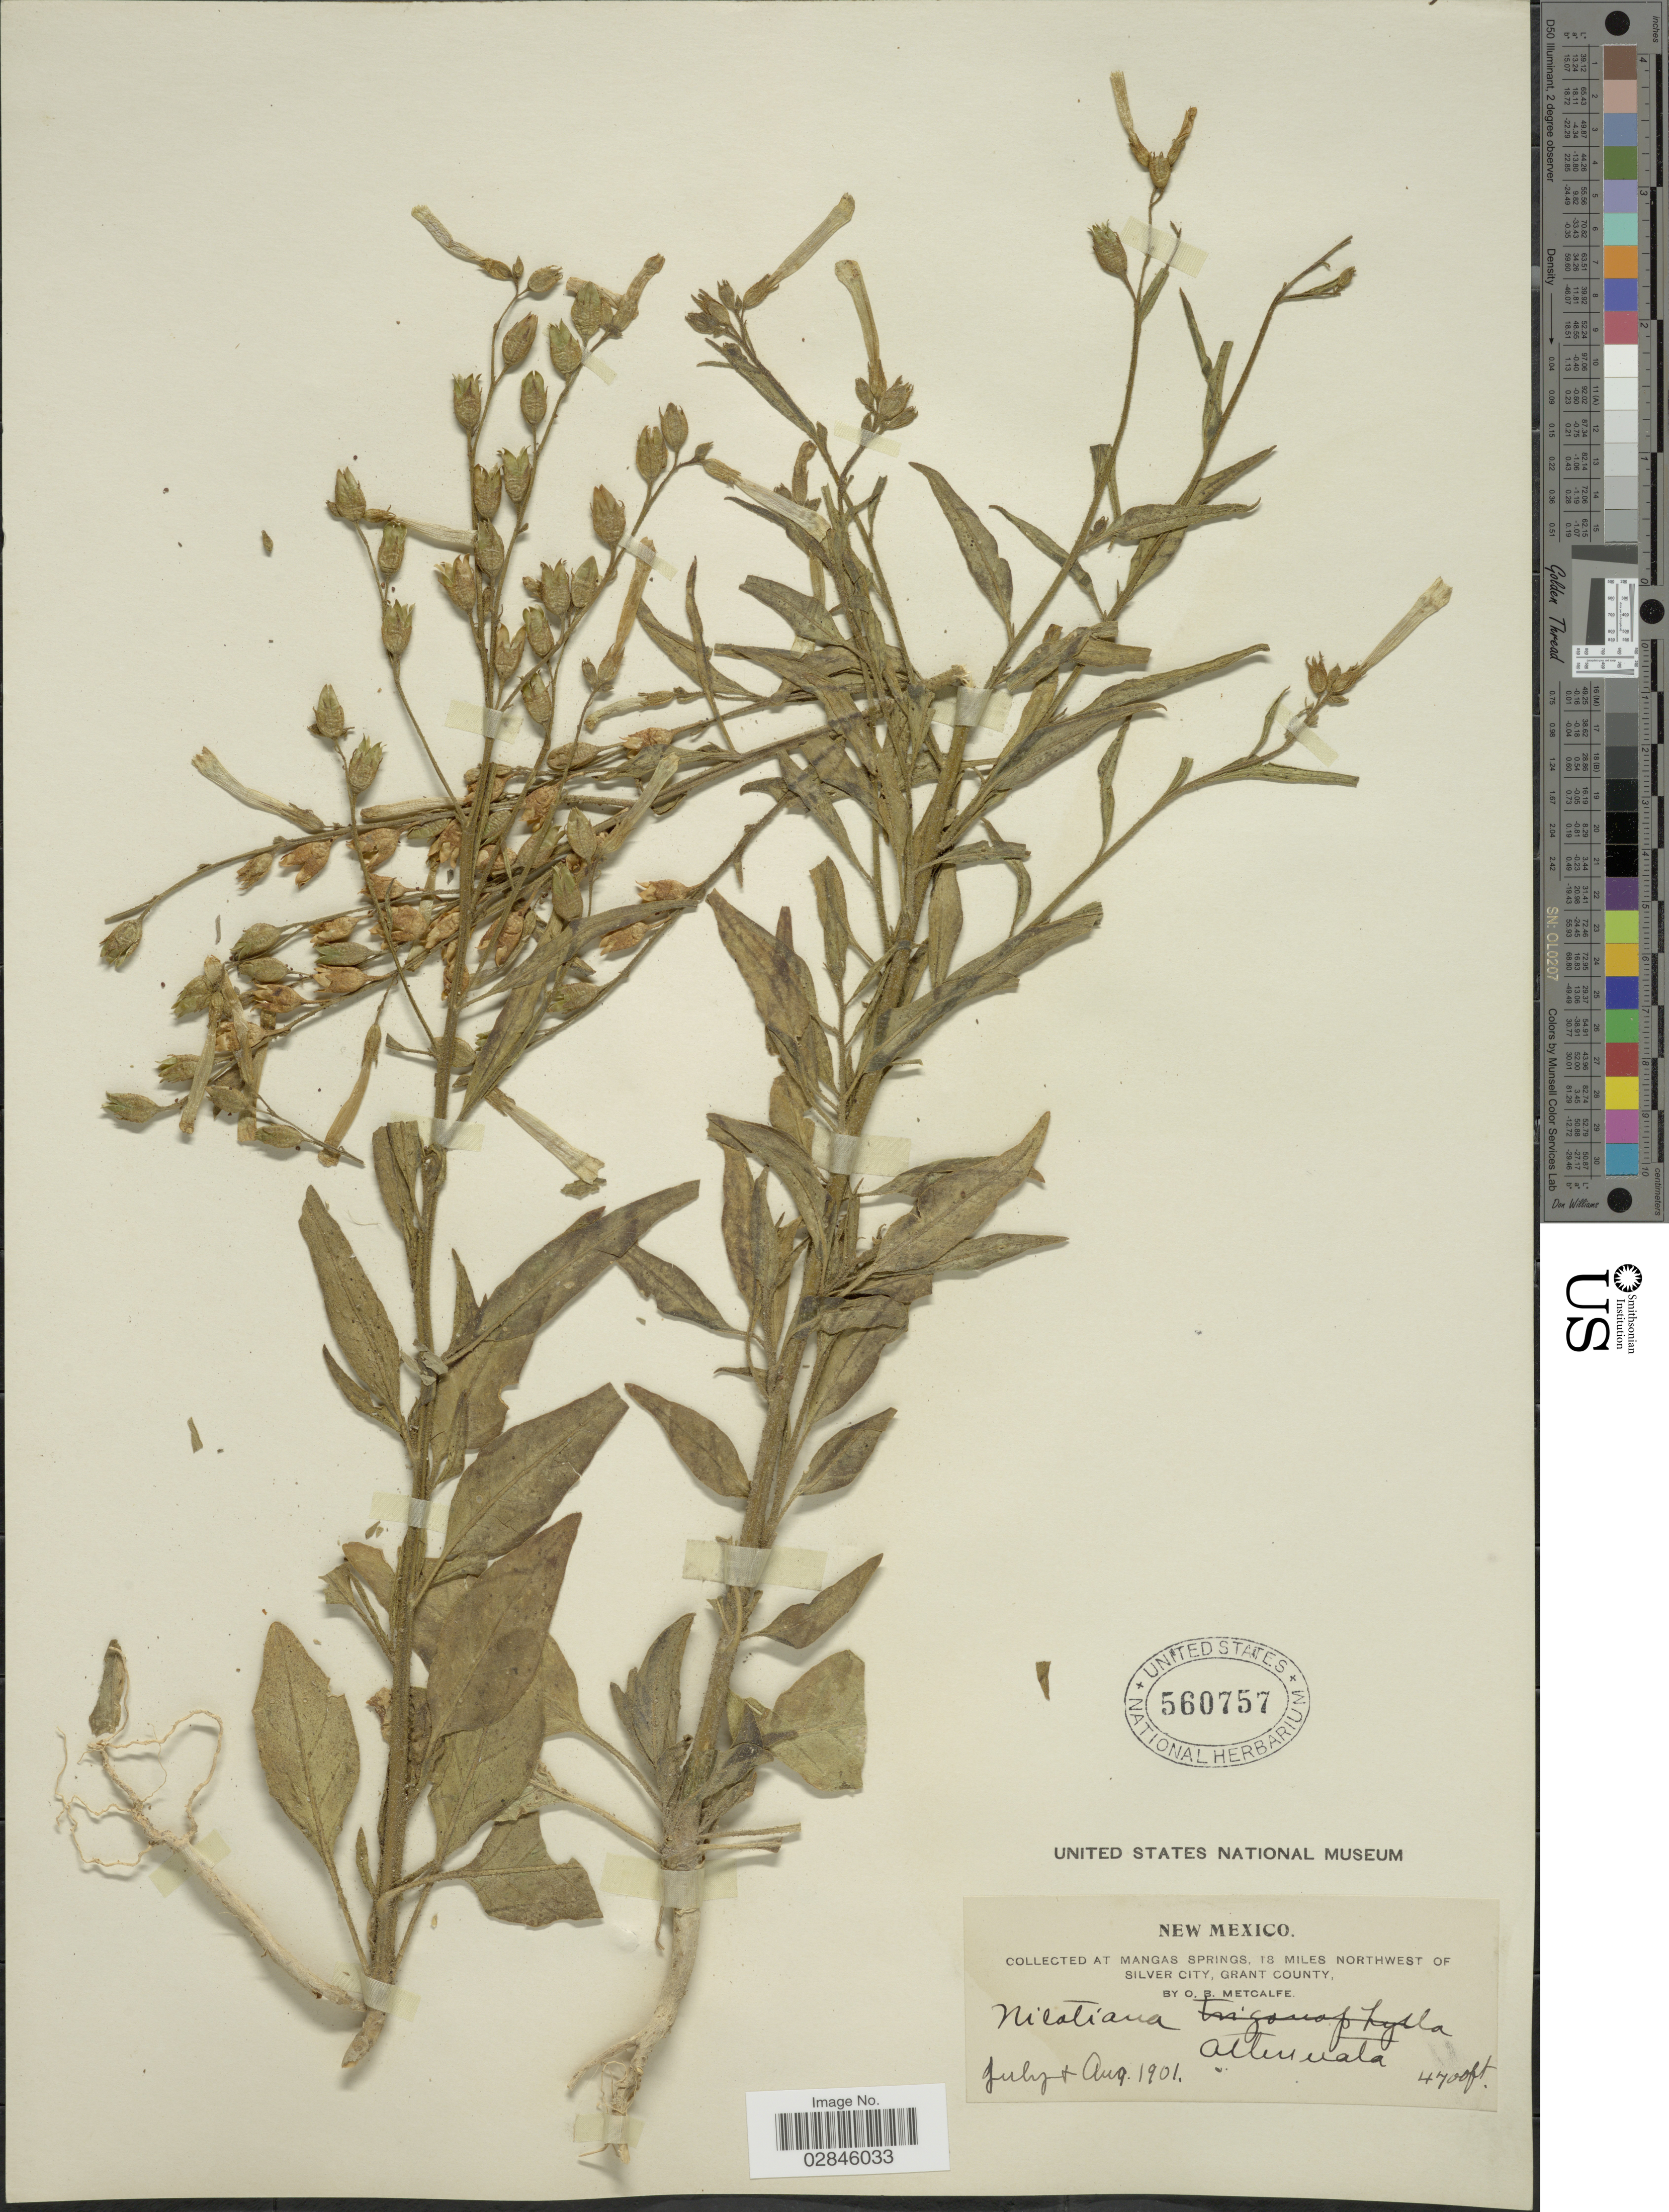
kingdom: Plantae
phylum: Tracheophyta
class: Magnoliopsida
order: Solanales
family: Solanaceae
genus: Nicotiana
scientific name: Nicotiana attenuata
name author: Torr. ex S. Watson in C. King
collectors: O. B. Metcalfe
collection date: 1901-07/1901-08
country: United States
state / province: New Mexico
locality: Mangas Springs, 18 miles northwest of Silver City, Grant County.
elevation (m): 1433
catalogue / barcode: US 560757